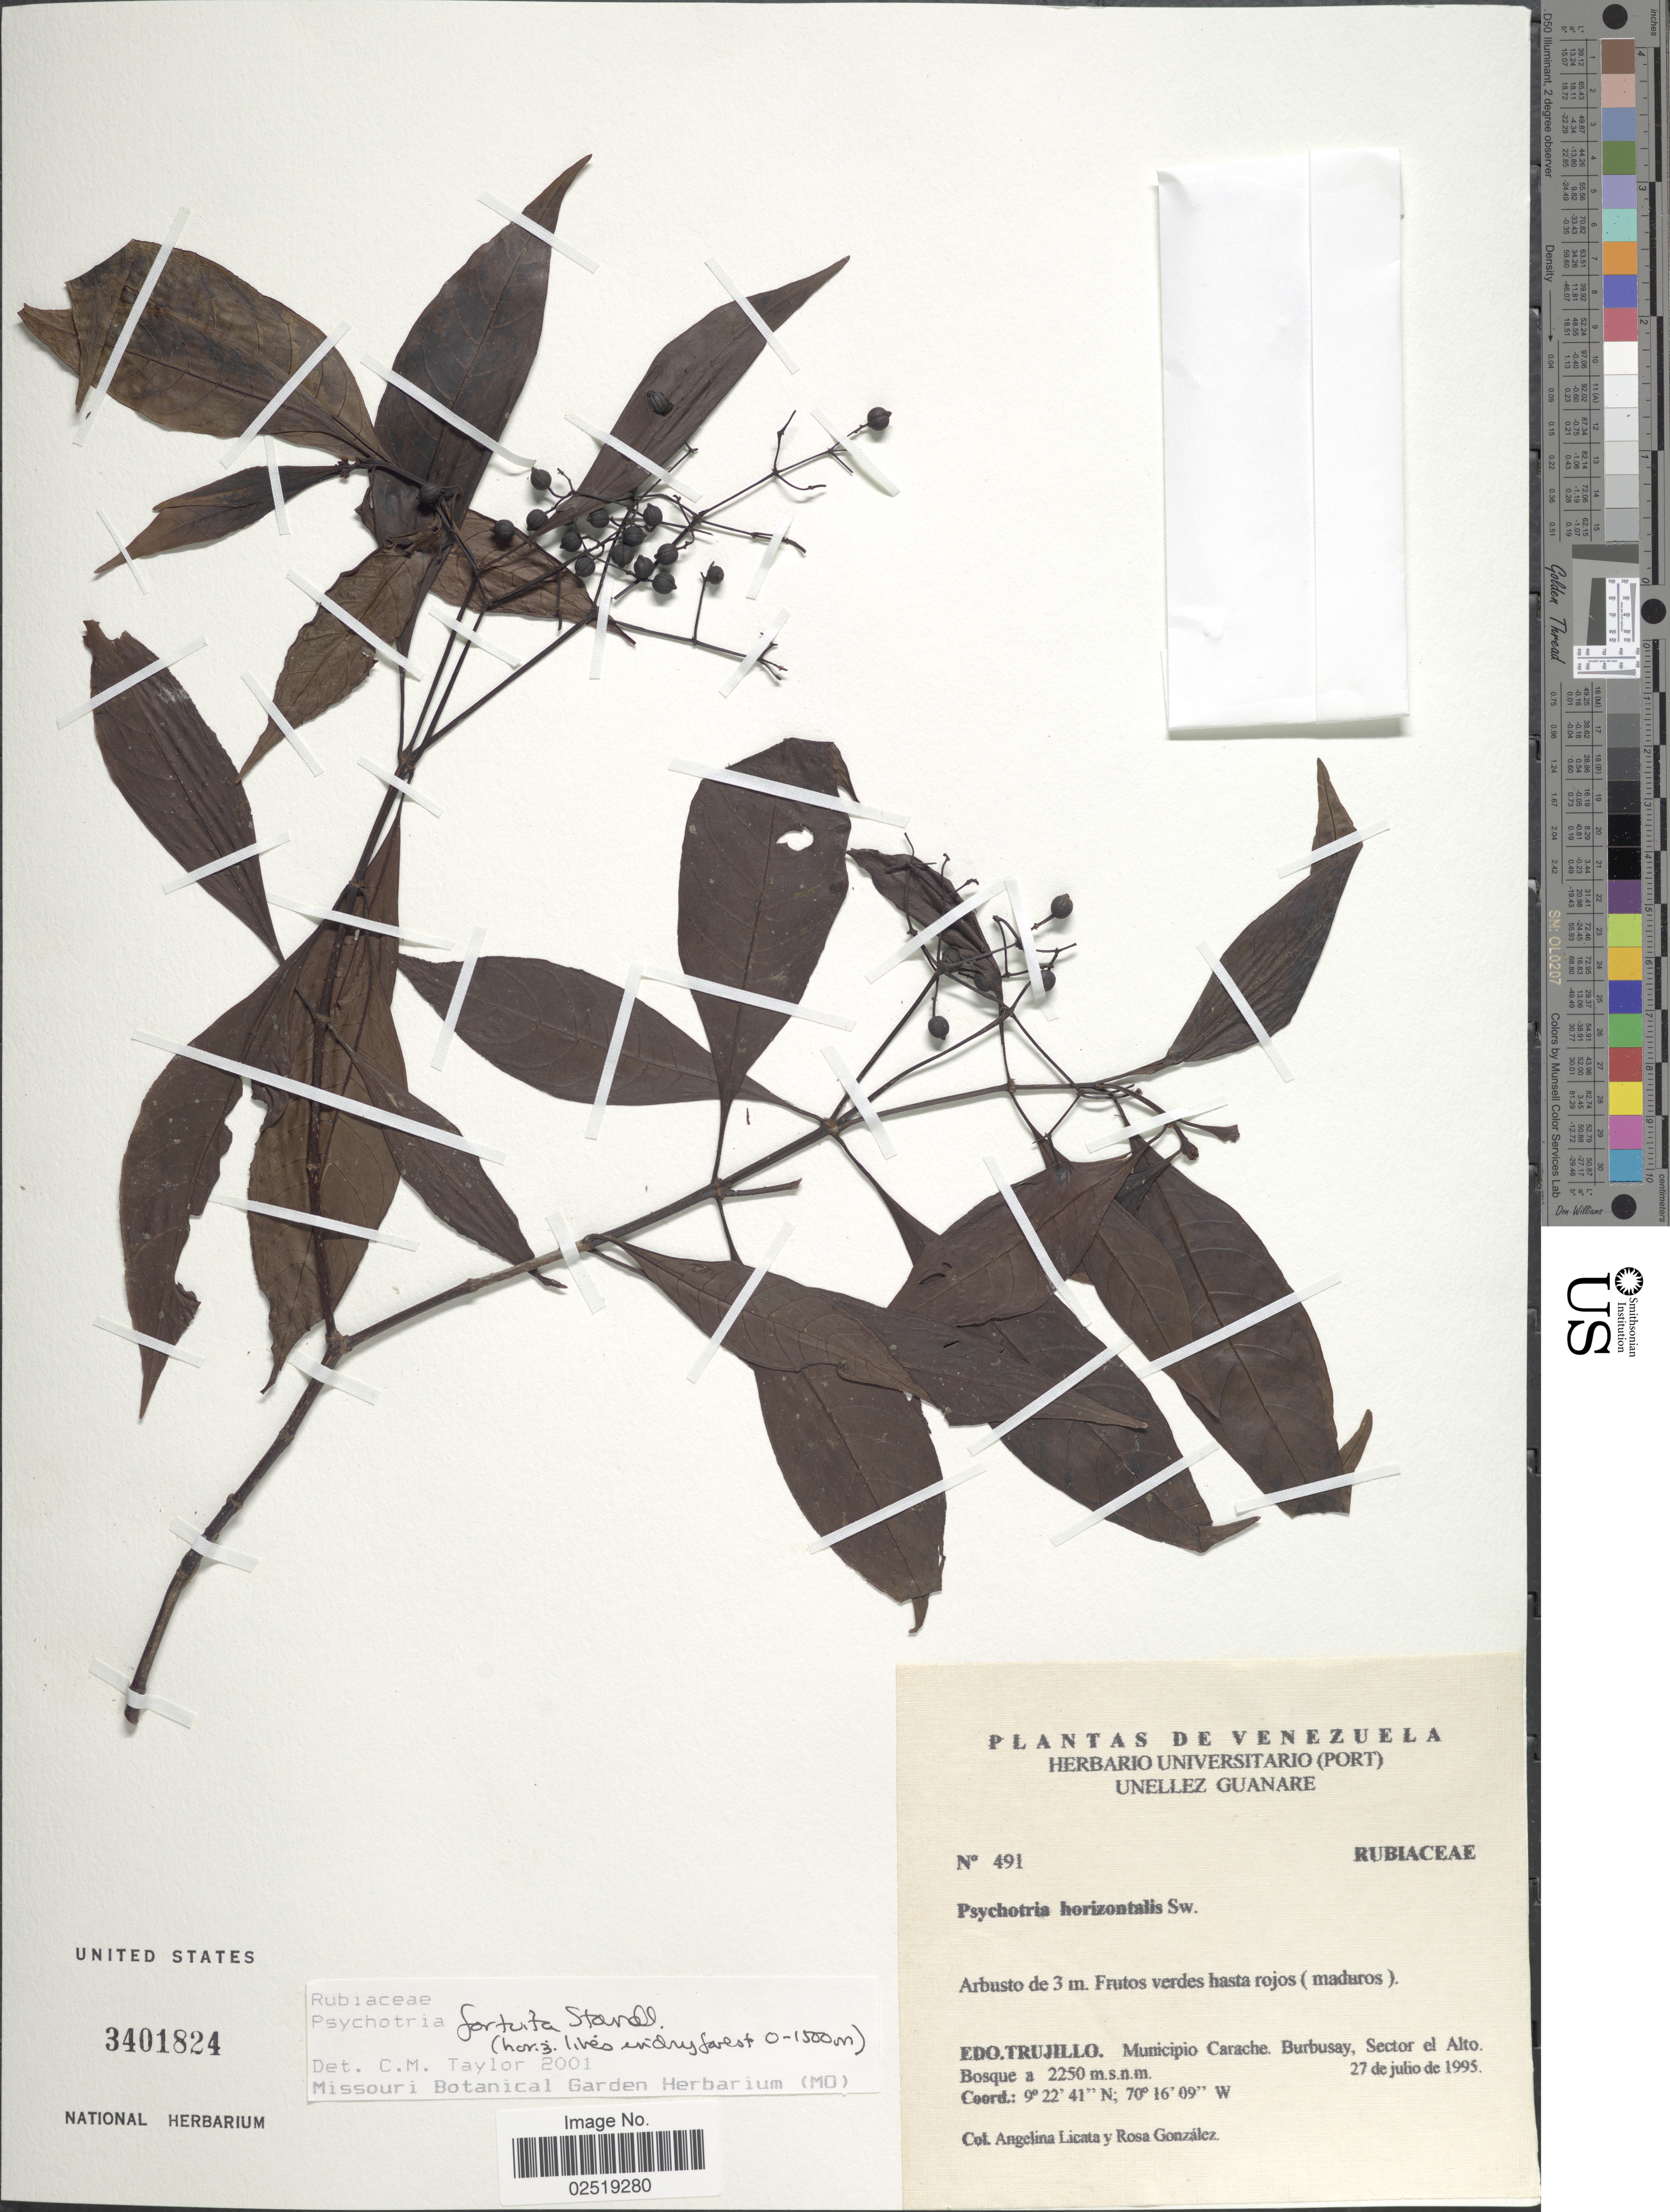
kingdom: Plantae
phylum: Tracheophyta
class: Magnoliopsida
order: Gentianales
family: Rubiaceae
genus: Psychotria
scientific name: Psychotria fortuita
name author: Standl.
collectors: A. Licata & R. González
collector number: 491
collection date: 1995-07-27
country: Venezuela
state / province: Trujillo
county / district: Carache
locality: Burbusay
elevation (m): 2250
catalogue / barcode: US 3401824